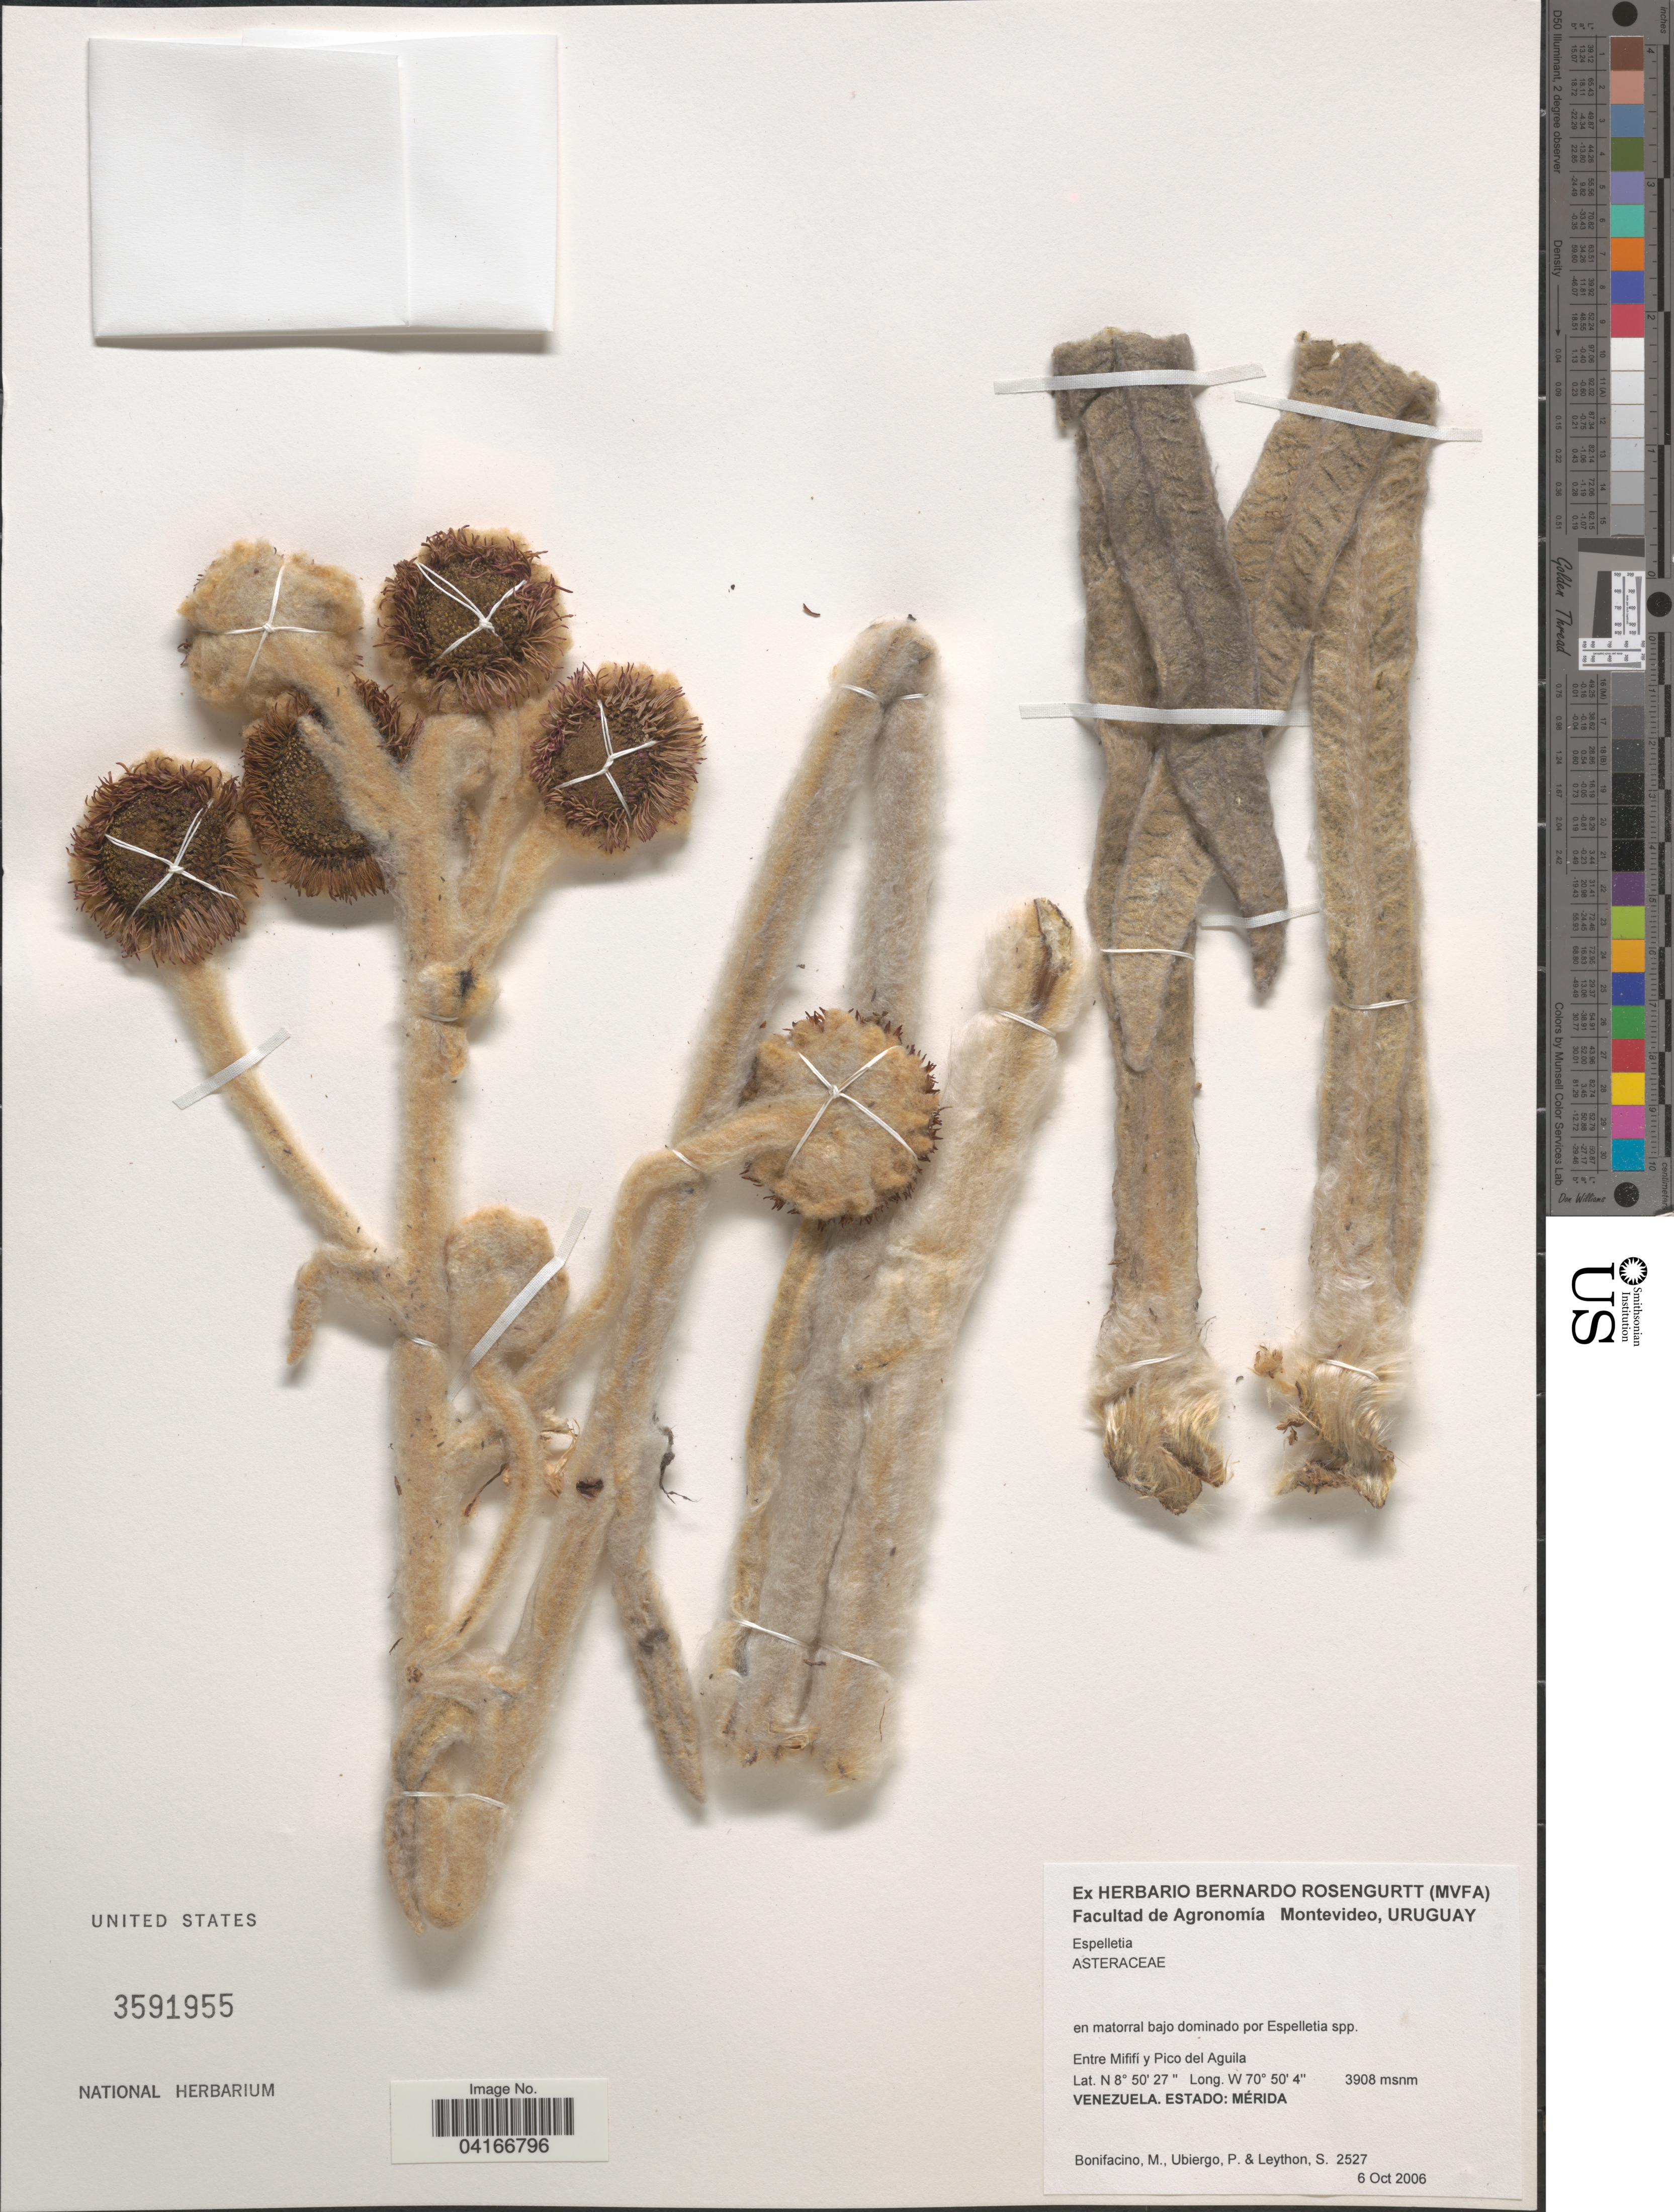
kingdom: Plantae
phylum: Tracheophyta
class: Magnoliopsida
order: Asterales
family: Asteraceae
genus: Espeletia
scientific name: Espeletia sp.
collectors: M. Bonifacino, P. Ubiergo & S. Leython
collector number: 2527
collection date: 2006-10-06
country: Venezuela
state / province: Merida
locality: Entre Mififí y Pico del Aguila.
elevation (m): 3908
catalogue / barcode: US 3591955